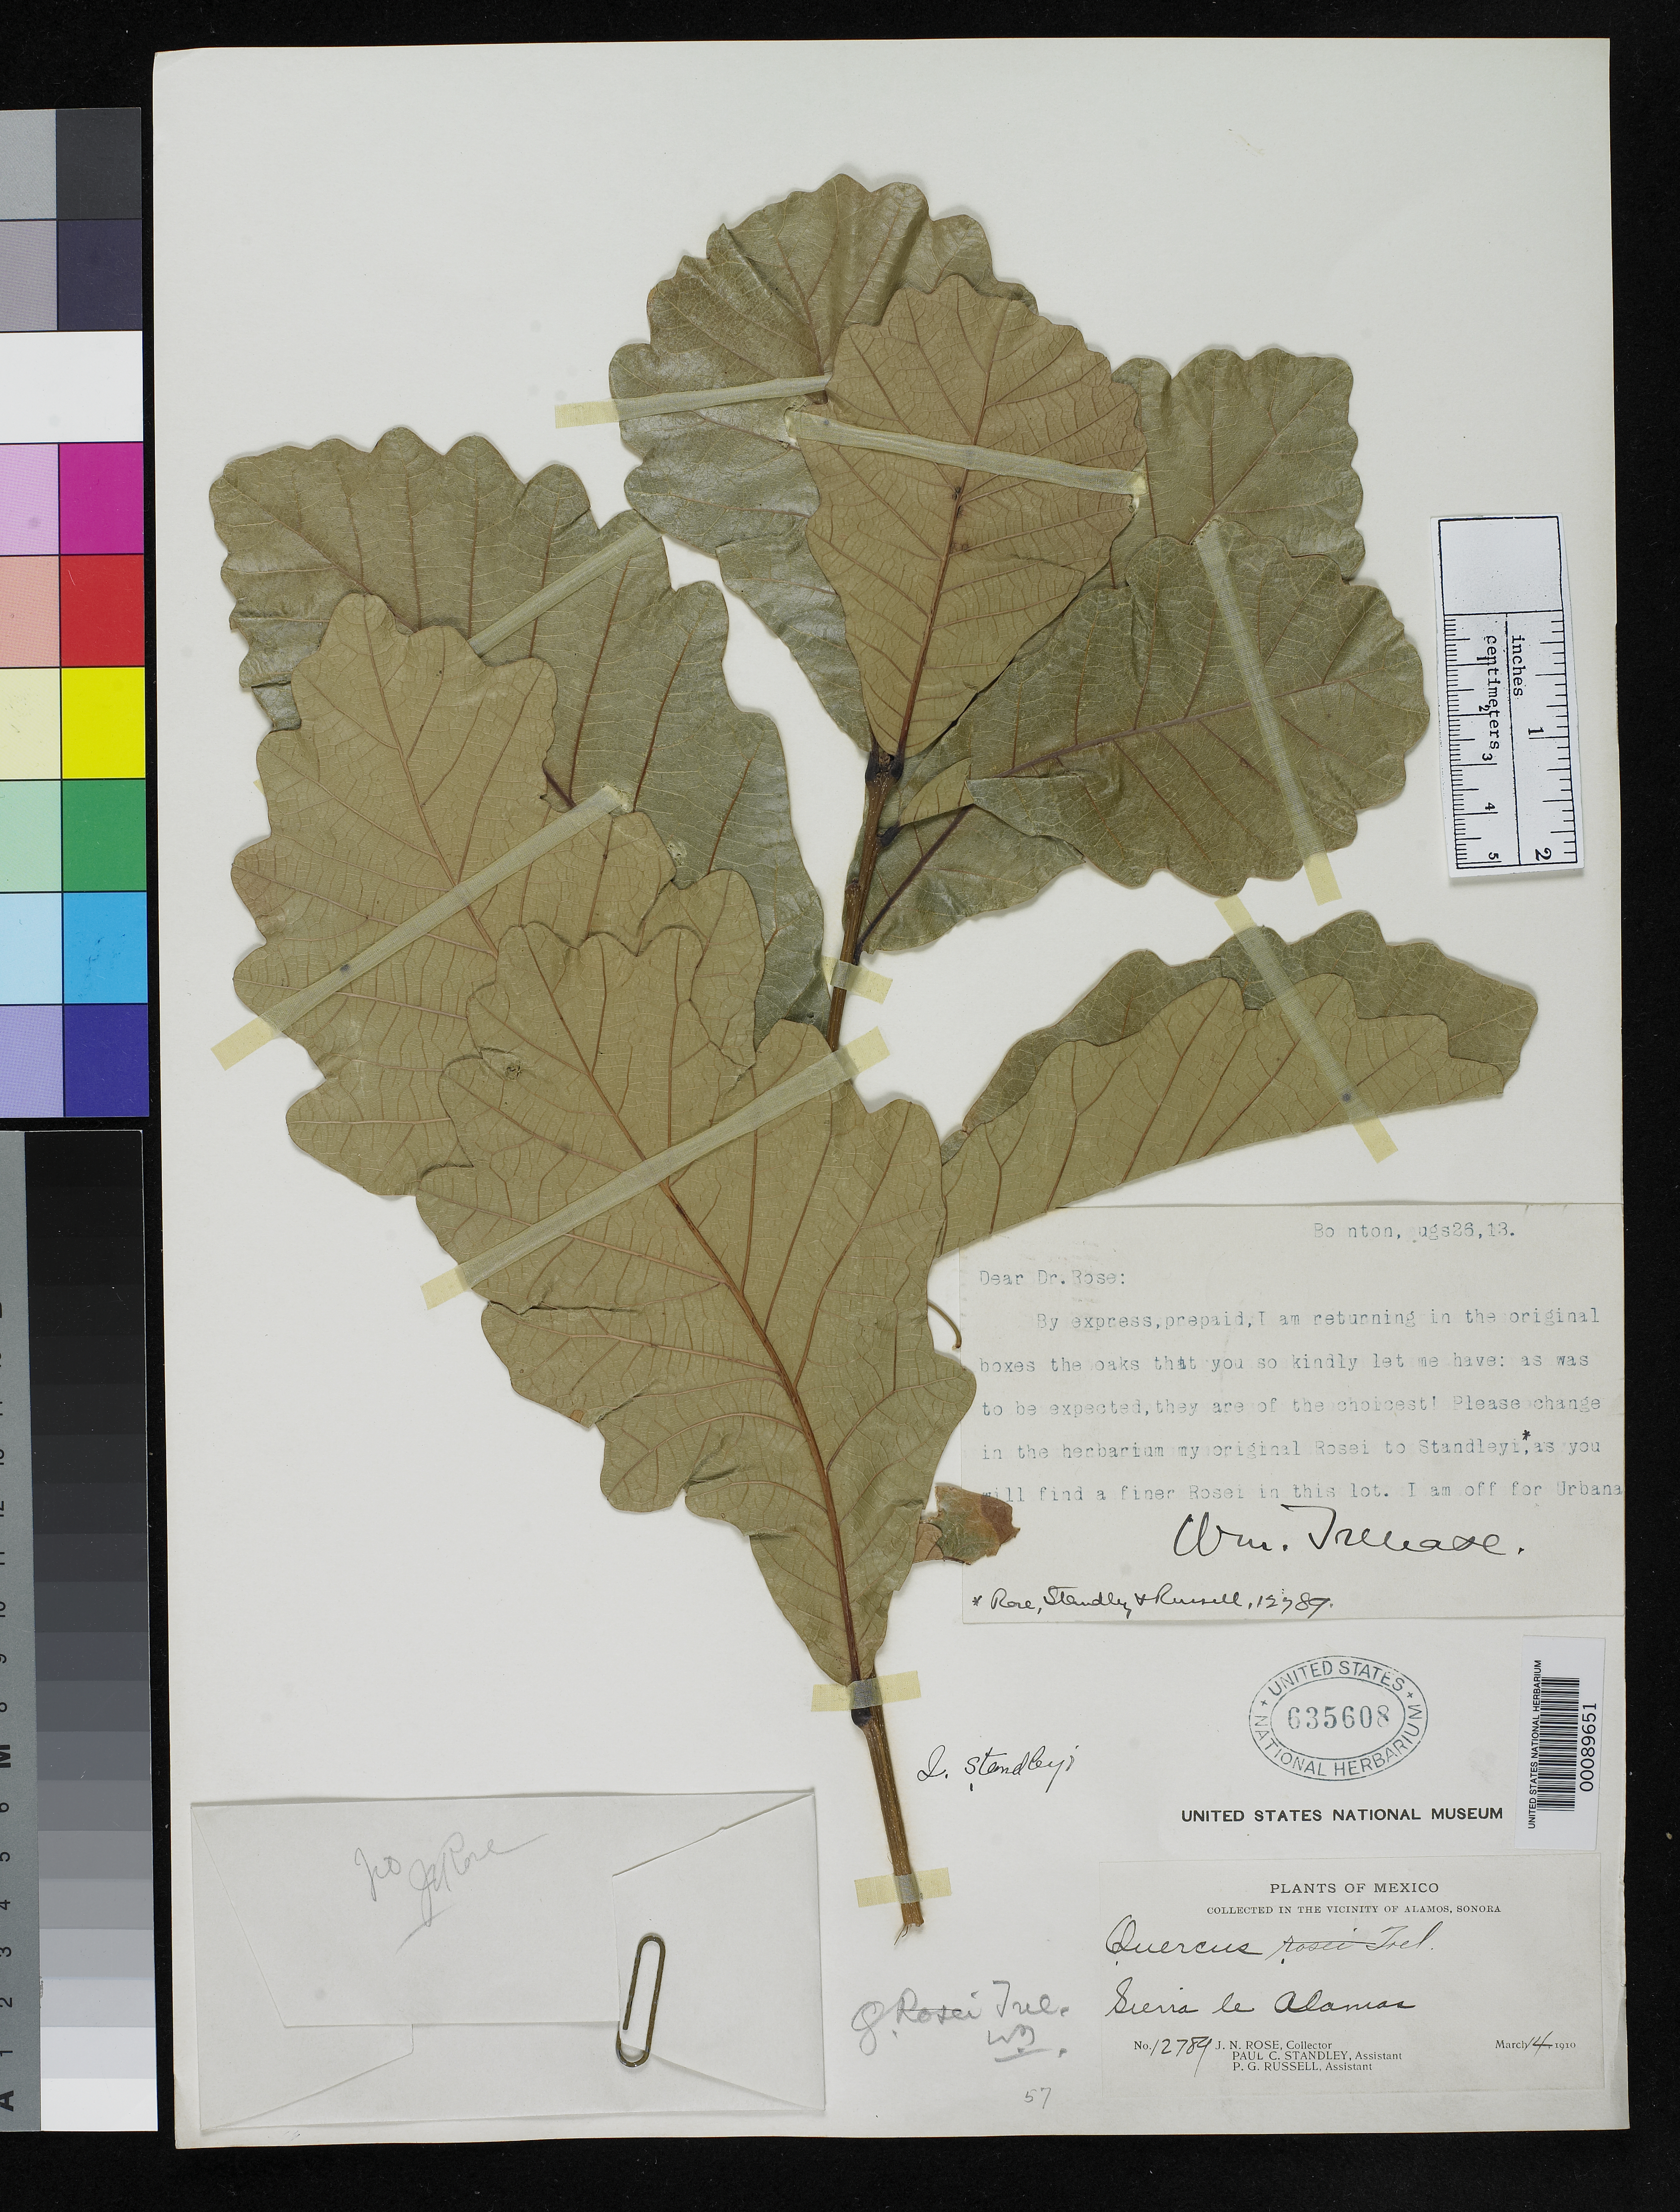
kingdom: Plantae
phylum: Tracheophyta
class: Magnoliopsida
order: Fagales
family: Fagaceae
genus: Quercus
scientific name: Quercus standleyi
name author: Trel.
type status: Isotype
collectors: J. N. Rose, P. C. Standley & P. G. Russell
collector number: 12789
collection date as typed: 14 Mar 1910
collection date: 1910-03-14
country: Mexico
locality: Sierra de Alamos.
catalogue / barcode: US 635608